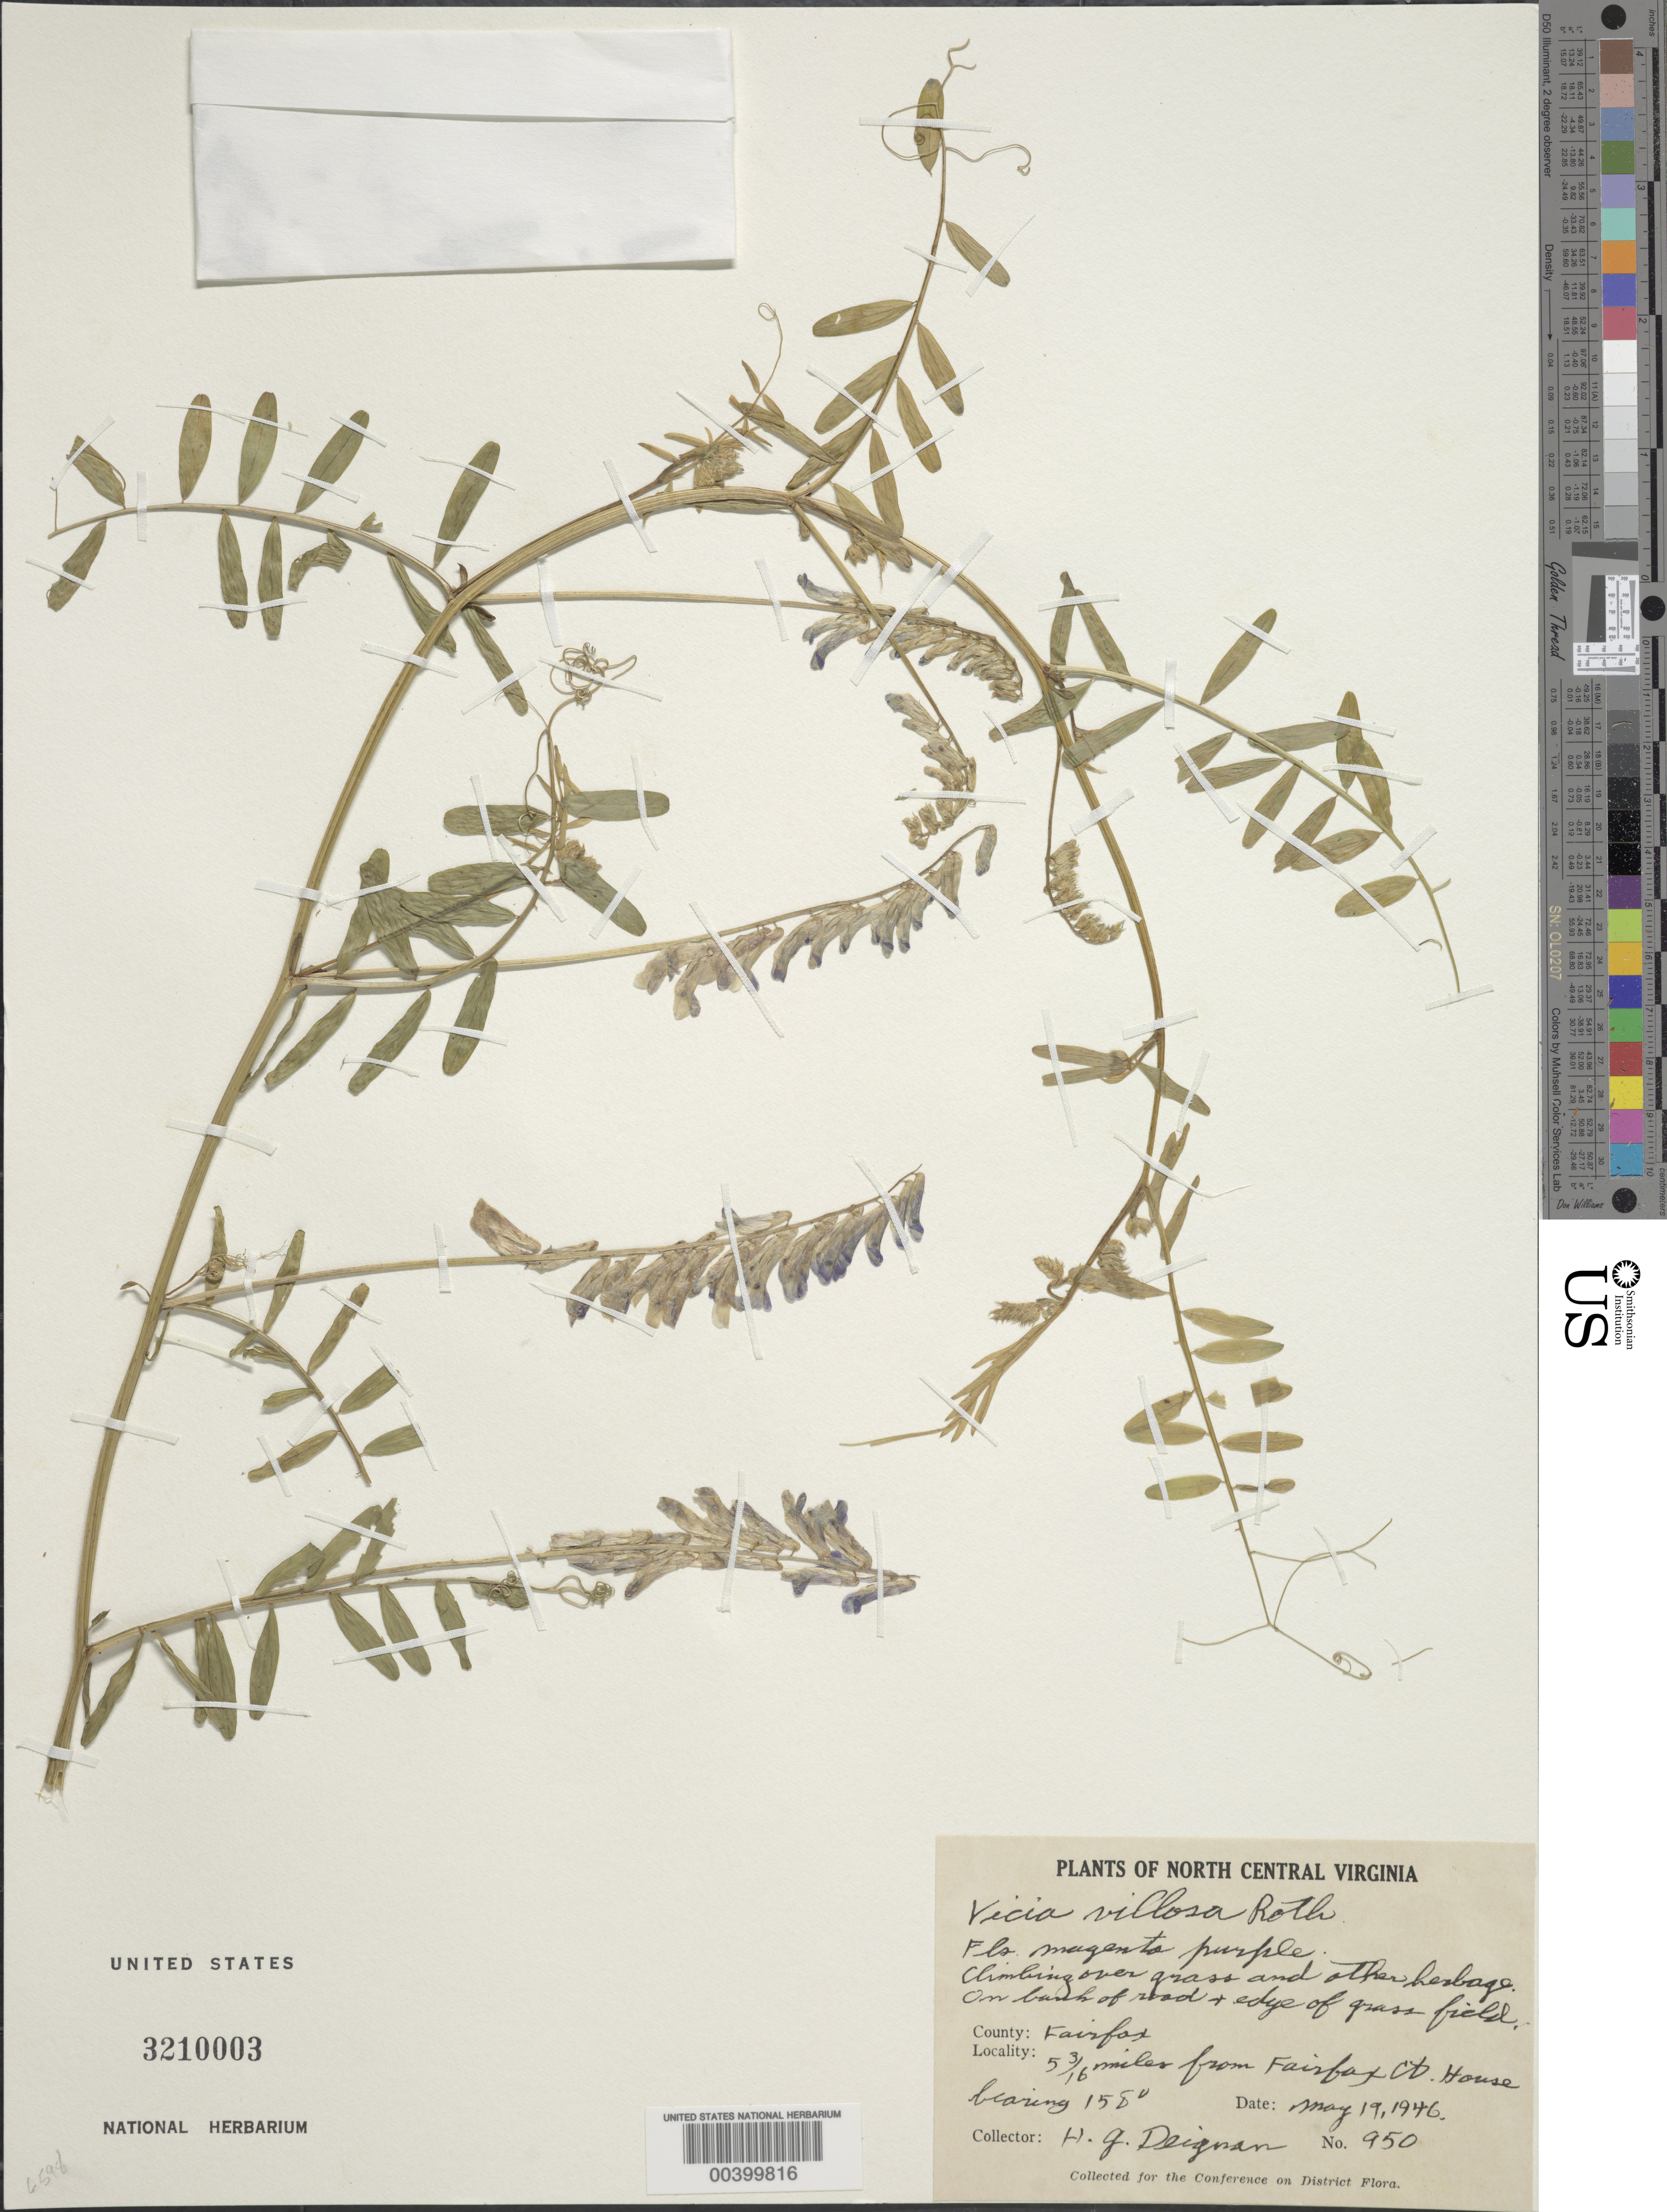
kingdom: Plantae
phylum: Tracheophyta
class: Magnoliopsida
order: Fabales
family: Fabaceae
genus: Vicia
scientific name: Vicia villosa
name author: Roth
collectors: H. Deignan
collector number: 950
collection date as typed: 19 May 1946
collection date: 1946-05-19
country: United States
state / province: Virginia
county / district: Fairfax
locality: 5 3/16 M from Fairfax County Court House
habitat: On bank of road and on edge of grass field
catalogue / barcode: US 3210003